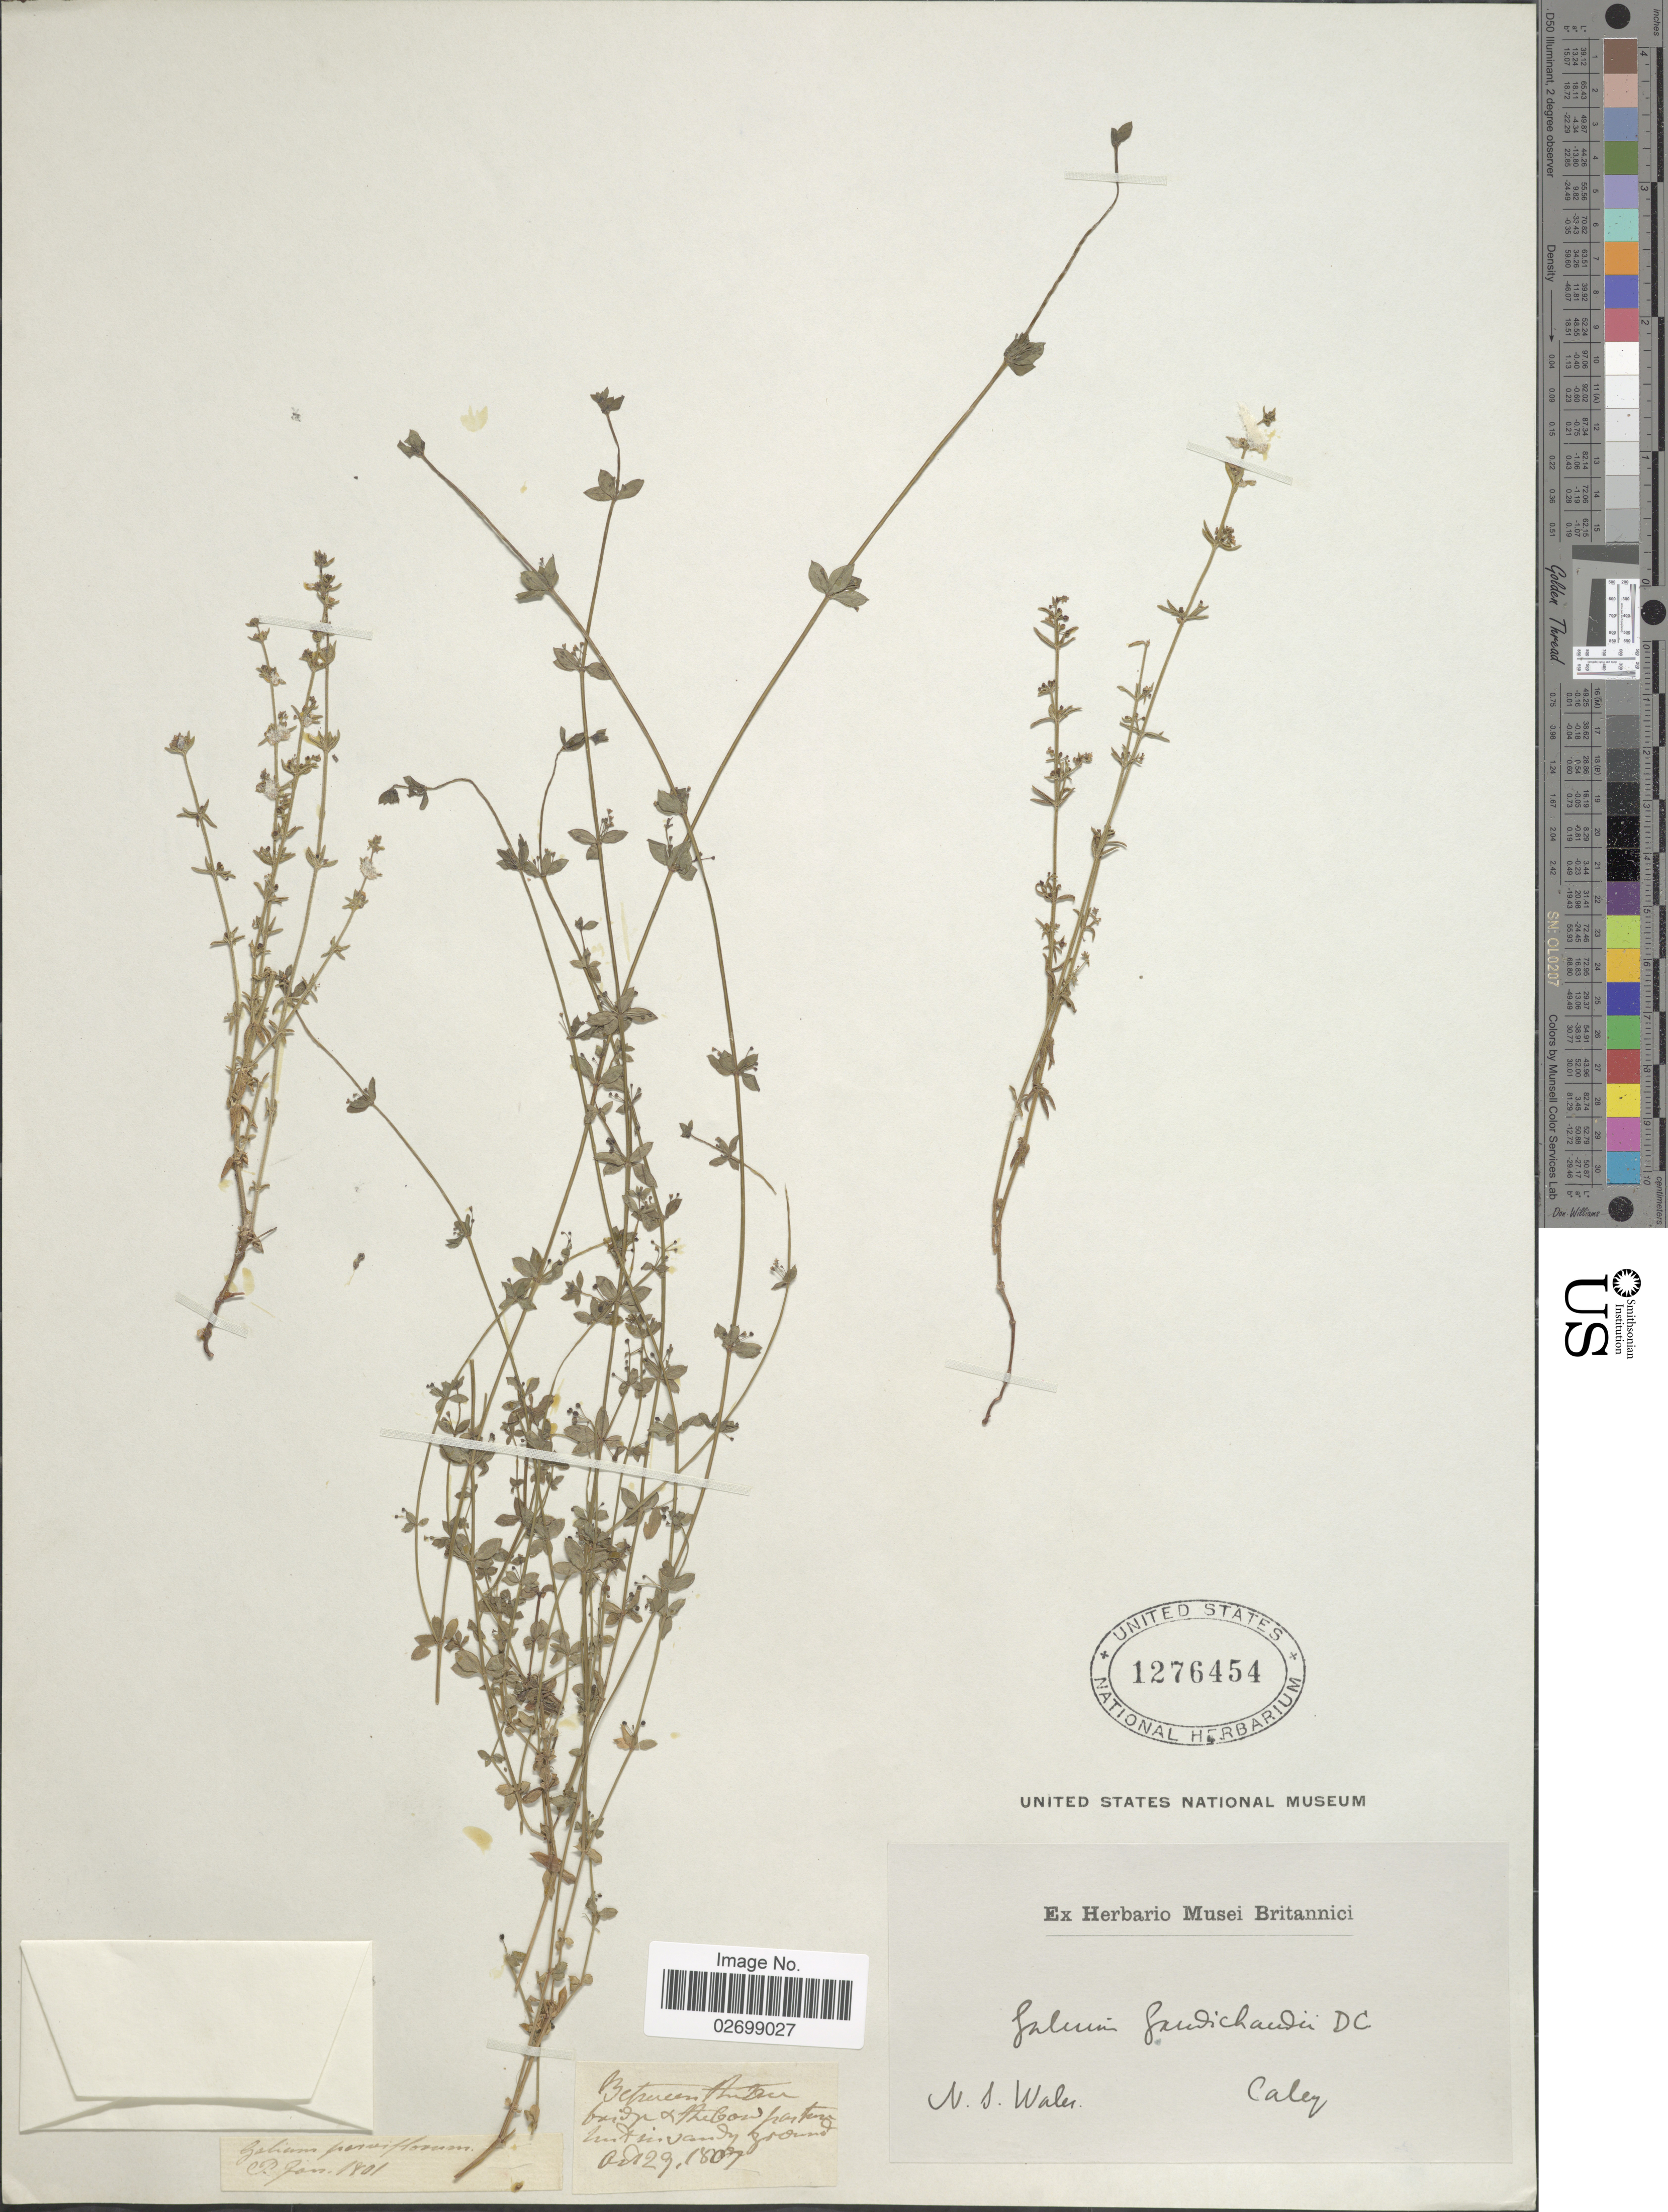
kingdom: Plantae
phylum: Tracheophyta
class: Magnoliopsida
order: Gentianales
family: Rubiaceae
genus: Galium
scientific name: Galium gaudichaudii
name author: DC.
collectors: -. Caley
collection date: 1807-10-29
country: Australia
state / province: New South Wales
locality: N. S. Wales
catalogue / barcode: US 1276454